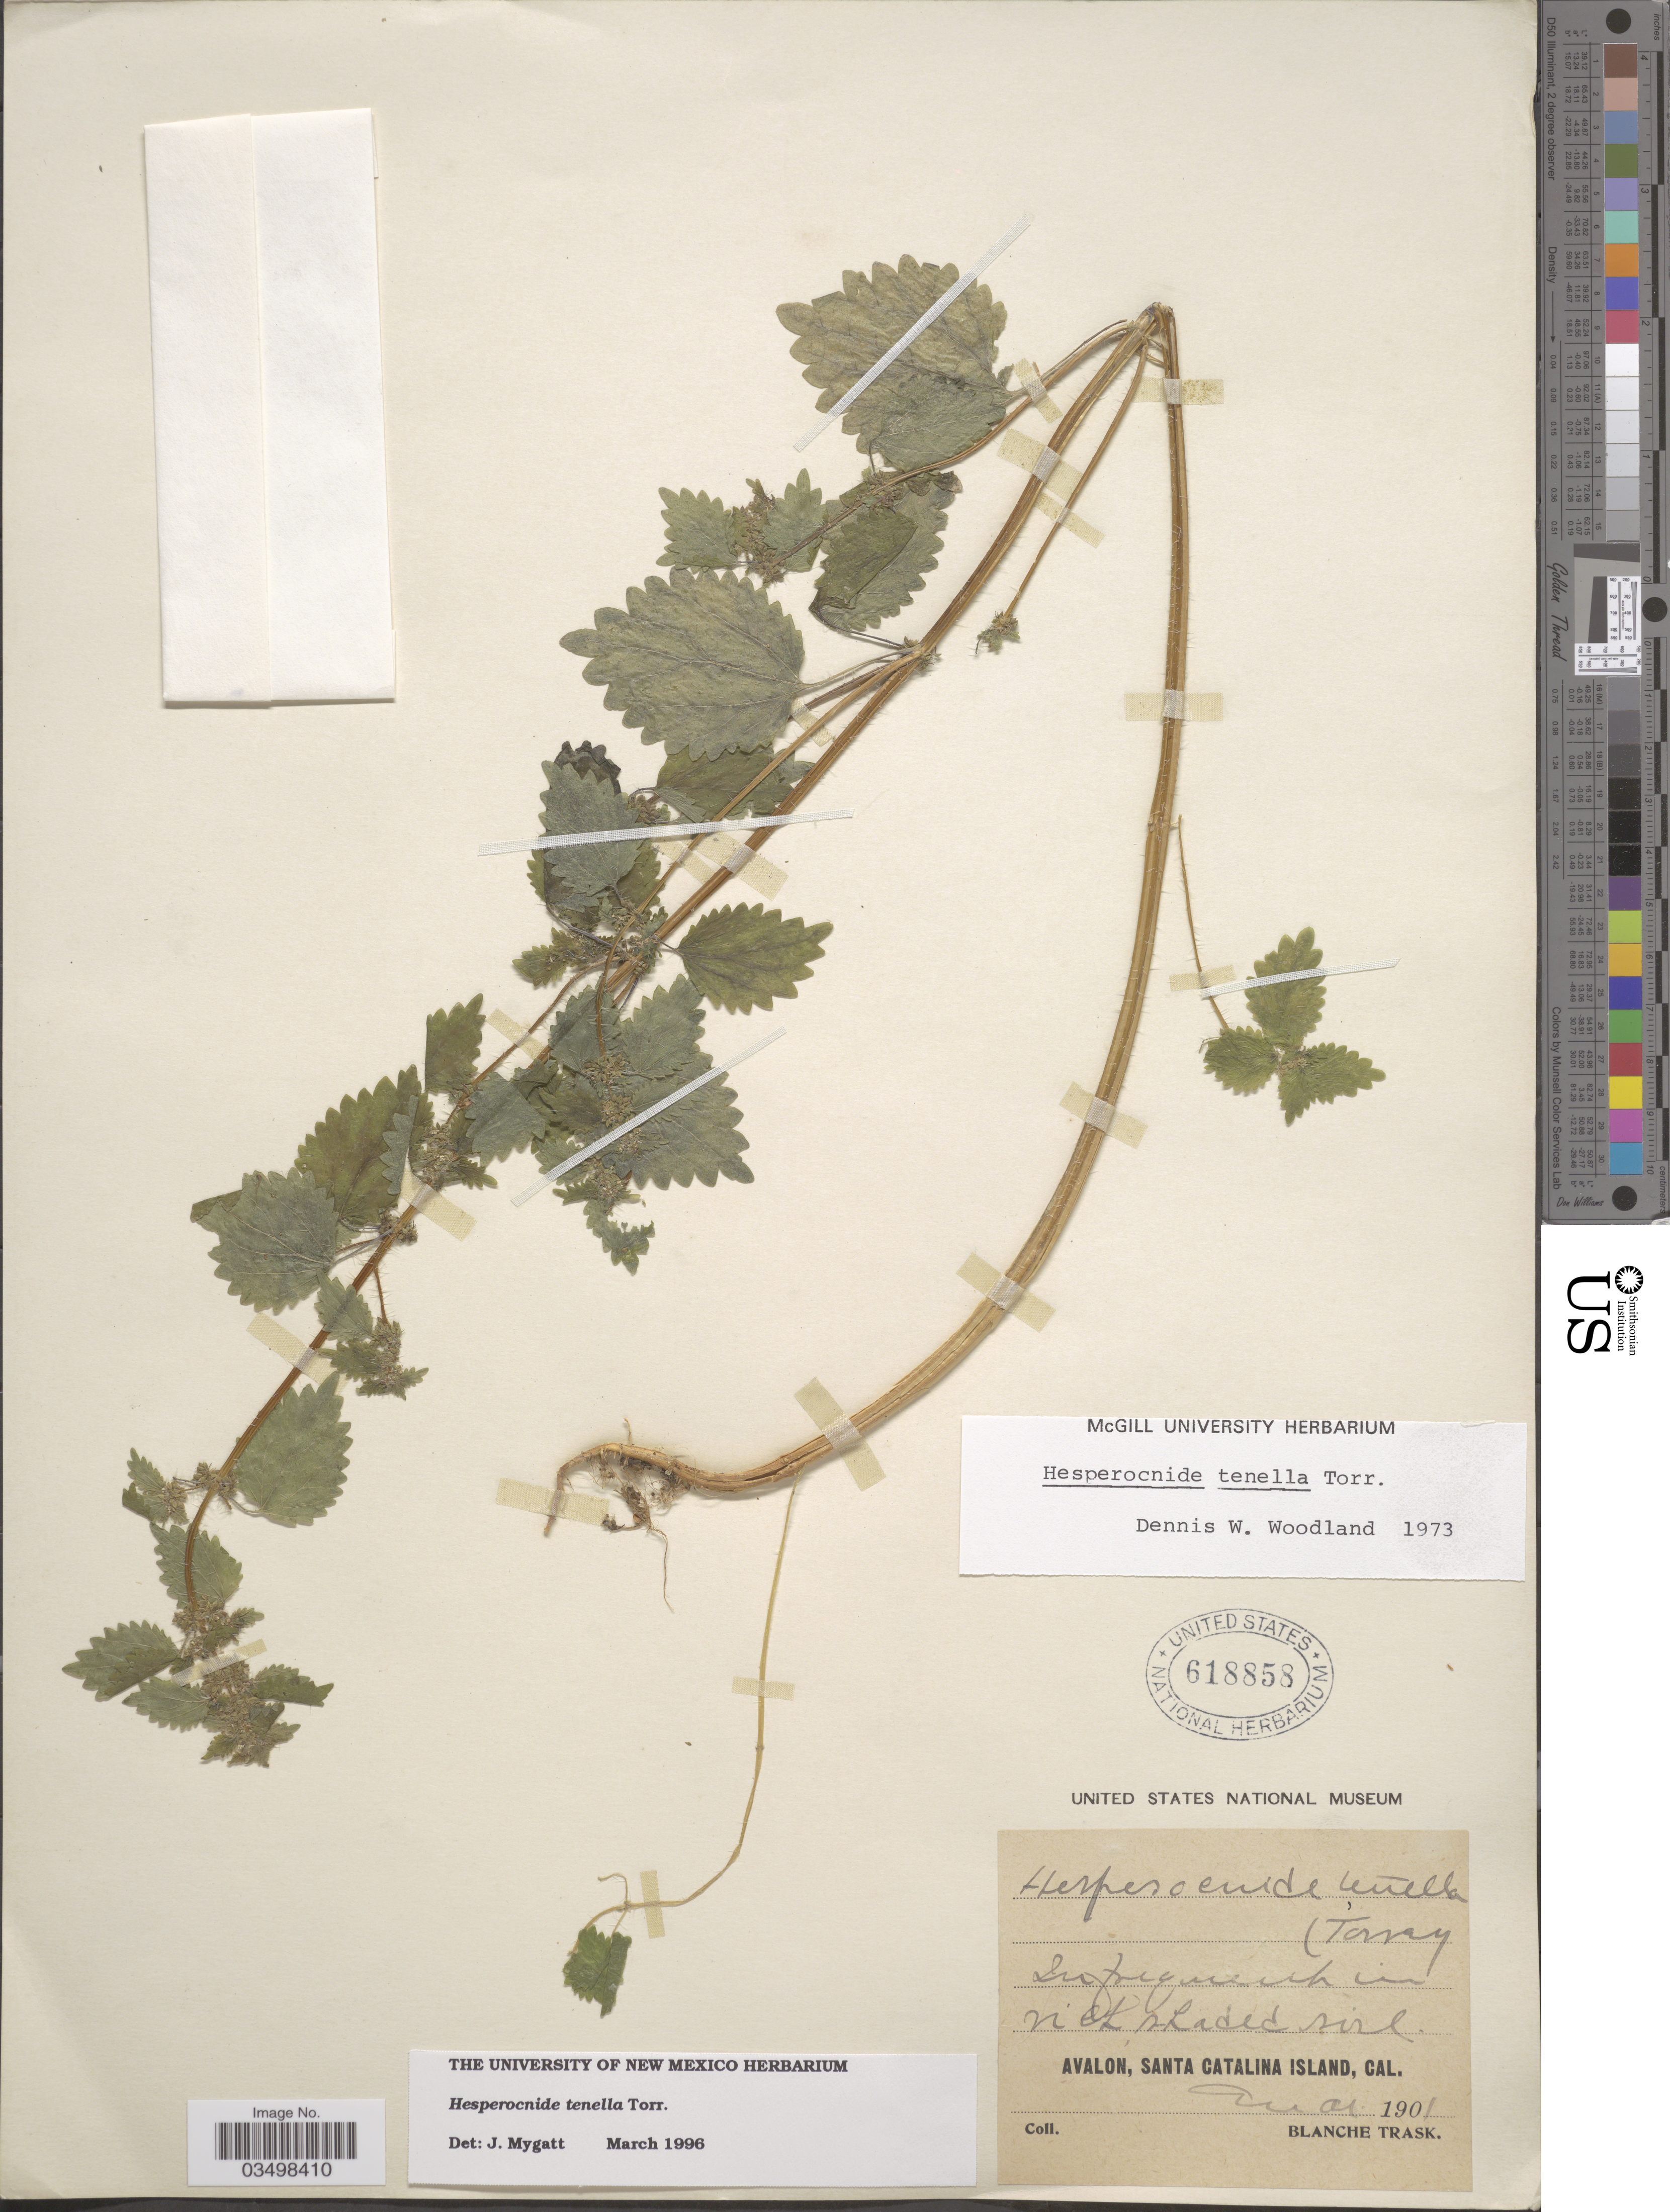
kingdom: Plantae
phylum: Tracheophyta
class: Magnoliopsida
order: Rosales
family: Urticaceae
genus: Hesperocnide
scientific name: Hesperocnide tenella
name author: Torr.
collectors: B. Trask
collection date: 1901-05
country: United States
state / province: California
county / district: Los Angeles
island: Santa Catalina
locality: Avalon, Santa Catalina Island.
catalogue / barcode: US 618858